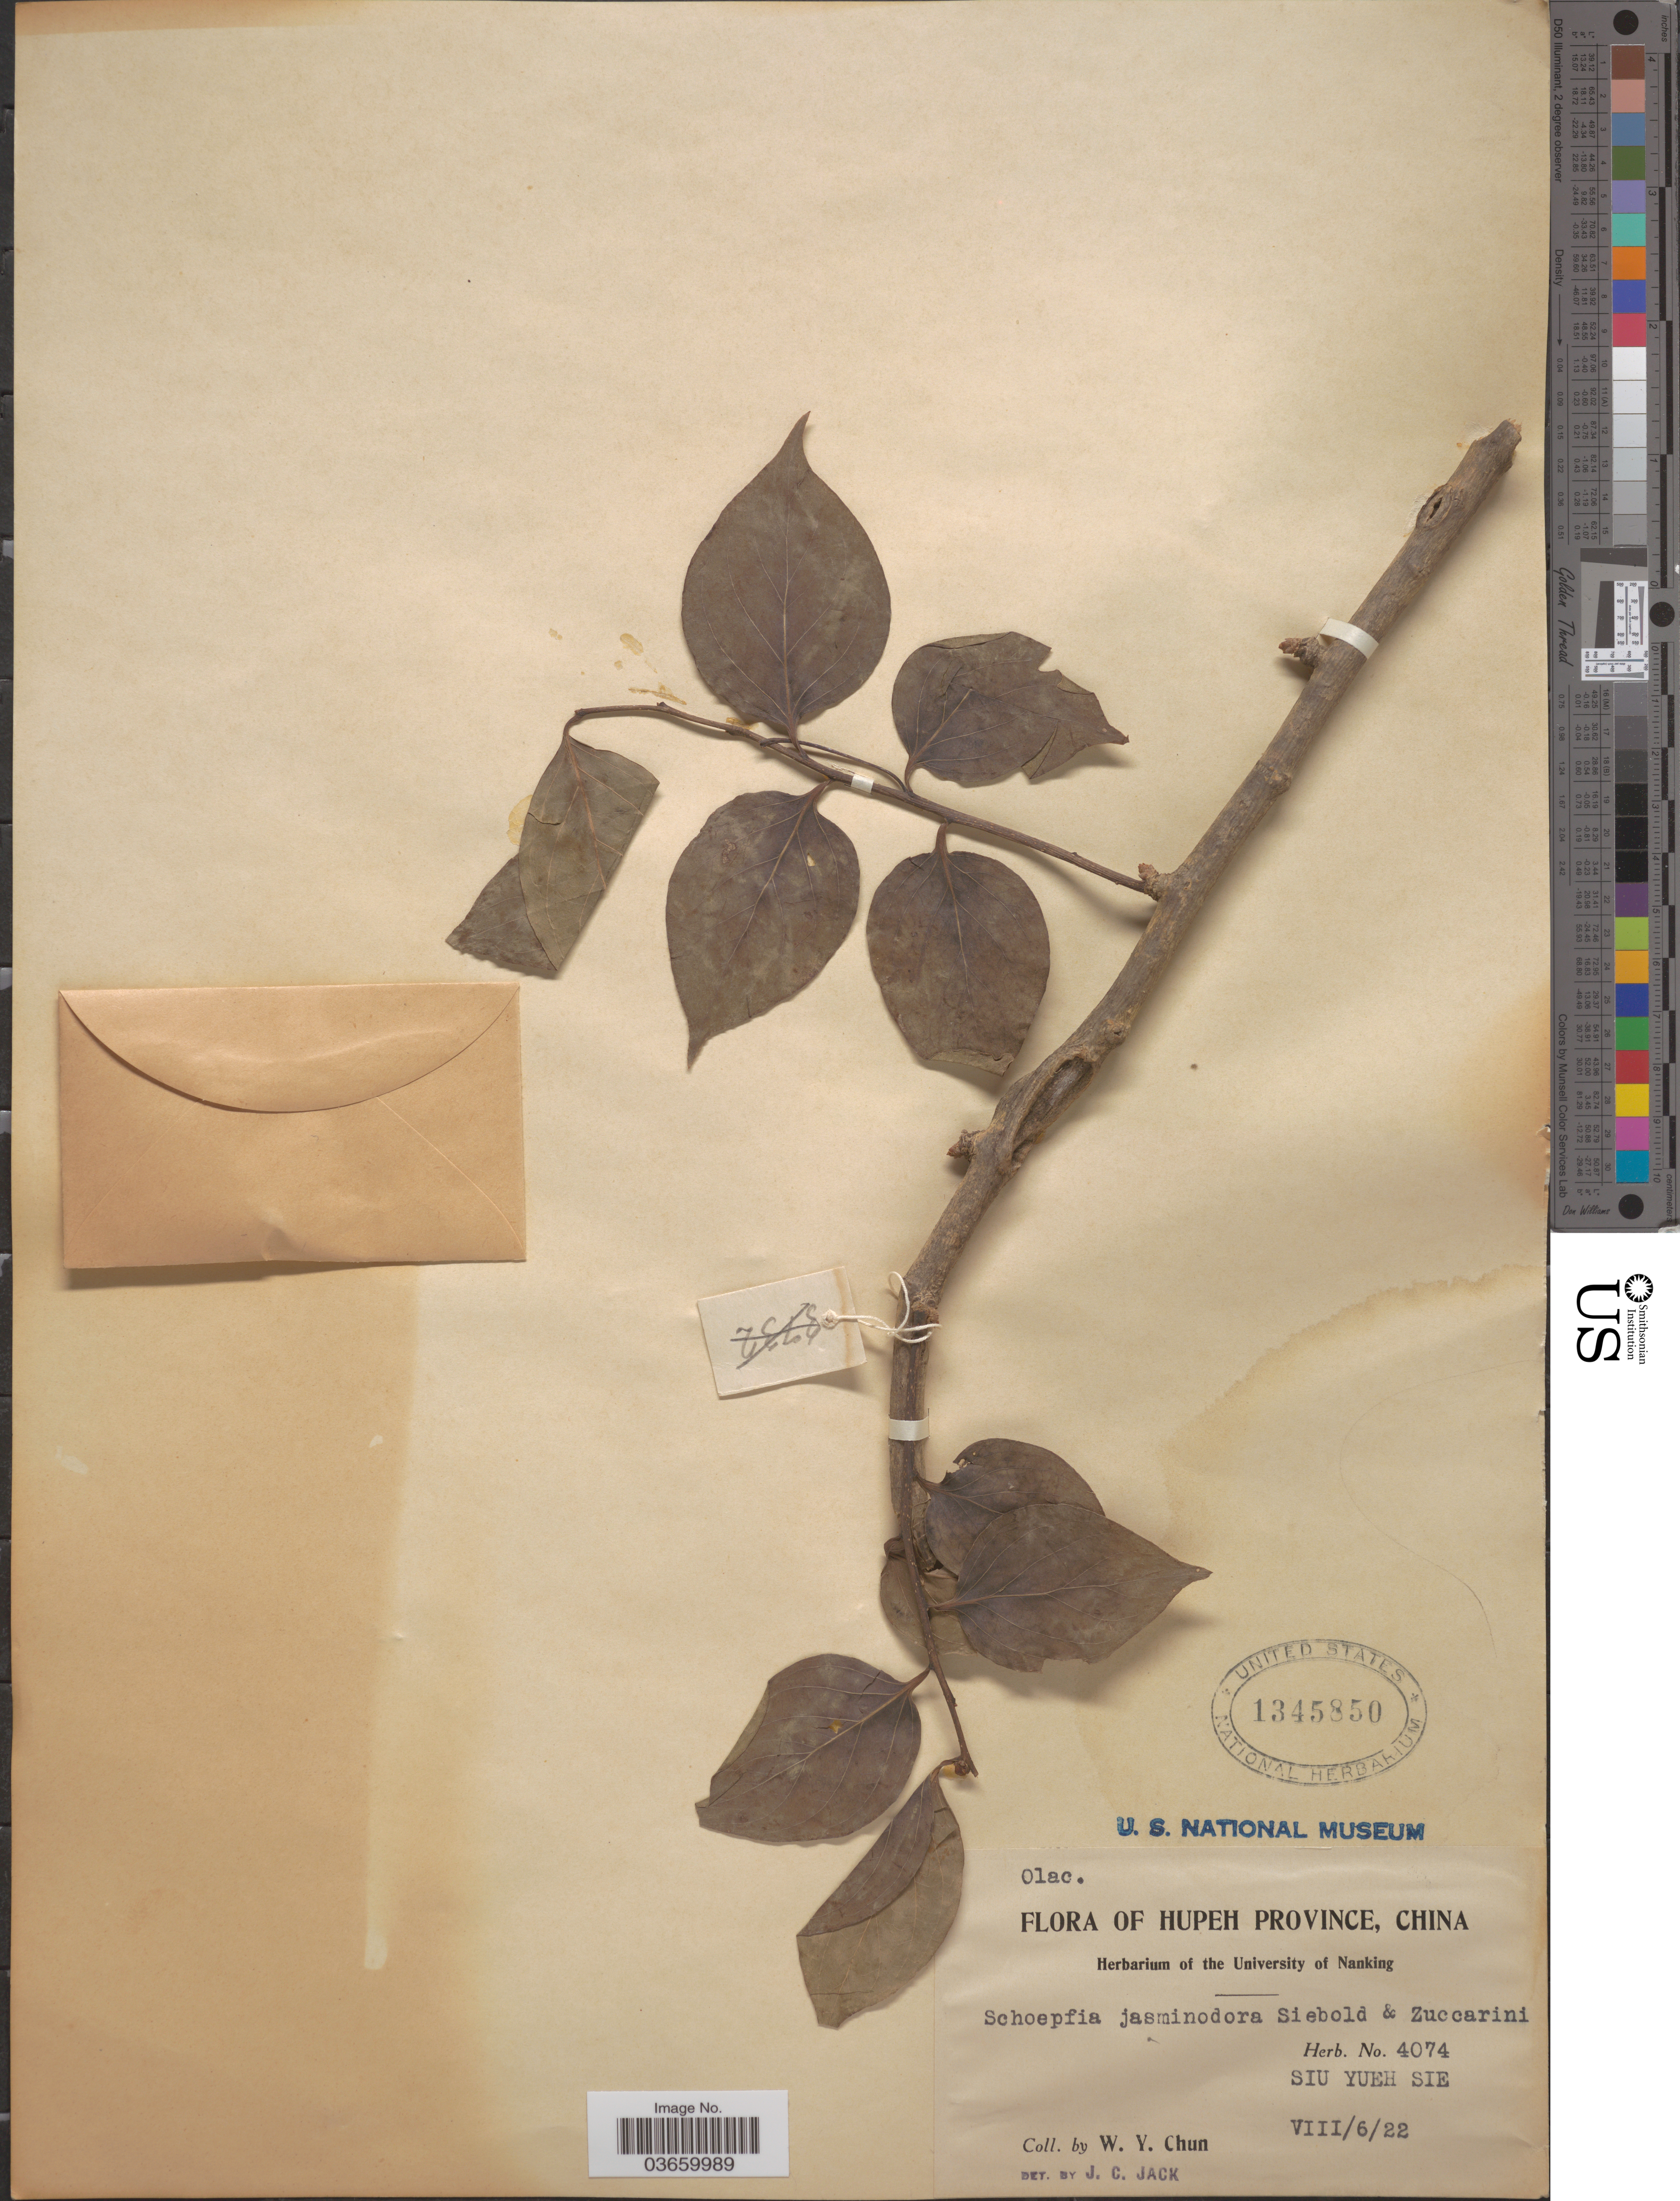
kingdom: Plantae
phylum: Tracheophyta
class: Magnoliopsida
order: Santalales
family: Schoepfiaceae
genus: Schoepfia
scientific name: Schoepfia jasminodora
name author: Zucc. & Siebold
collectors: W. Y. Chun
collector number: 4074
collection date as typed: Transcribed d/m/y: 6/8/22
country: China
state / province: Hubei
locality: Hupeh Province, Siu Yueh Sie.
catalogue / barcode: US 1345850